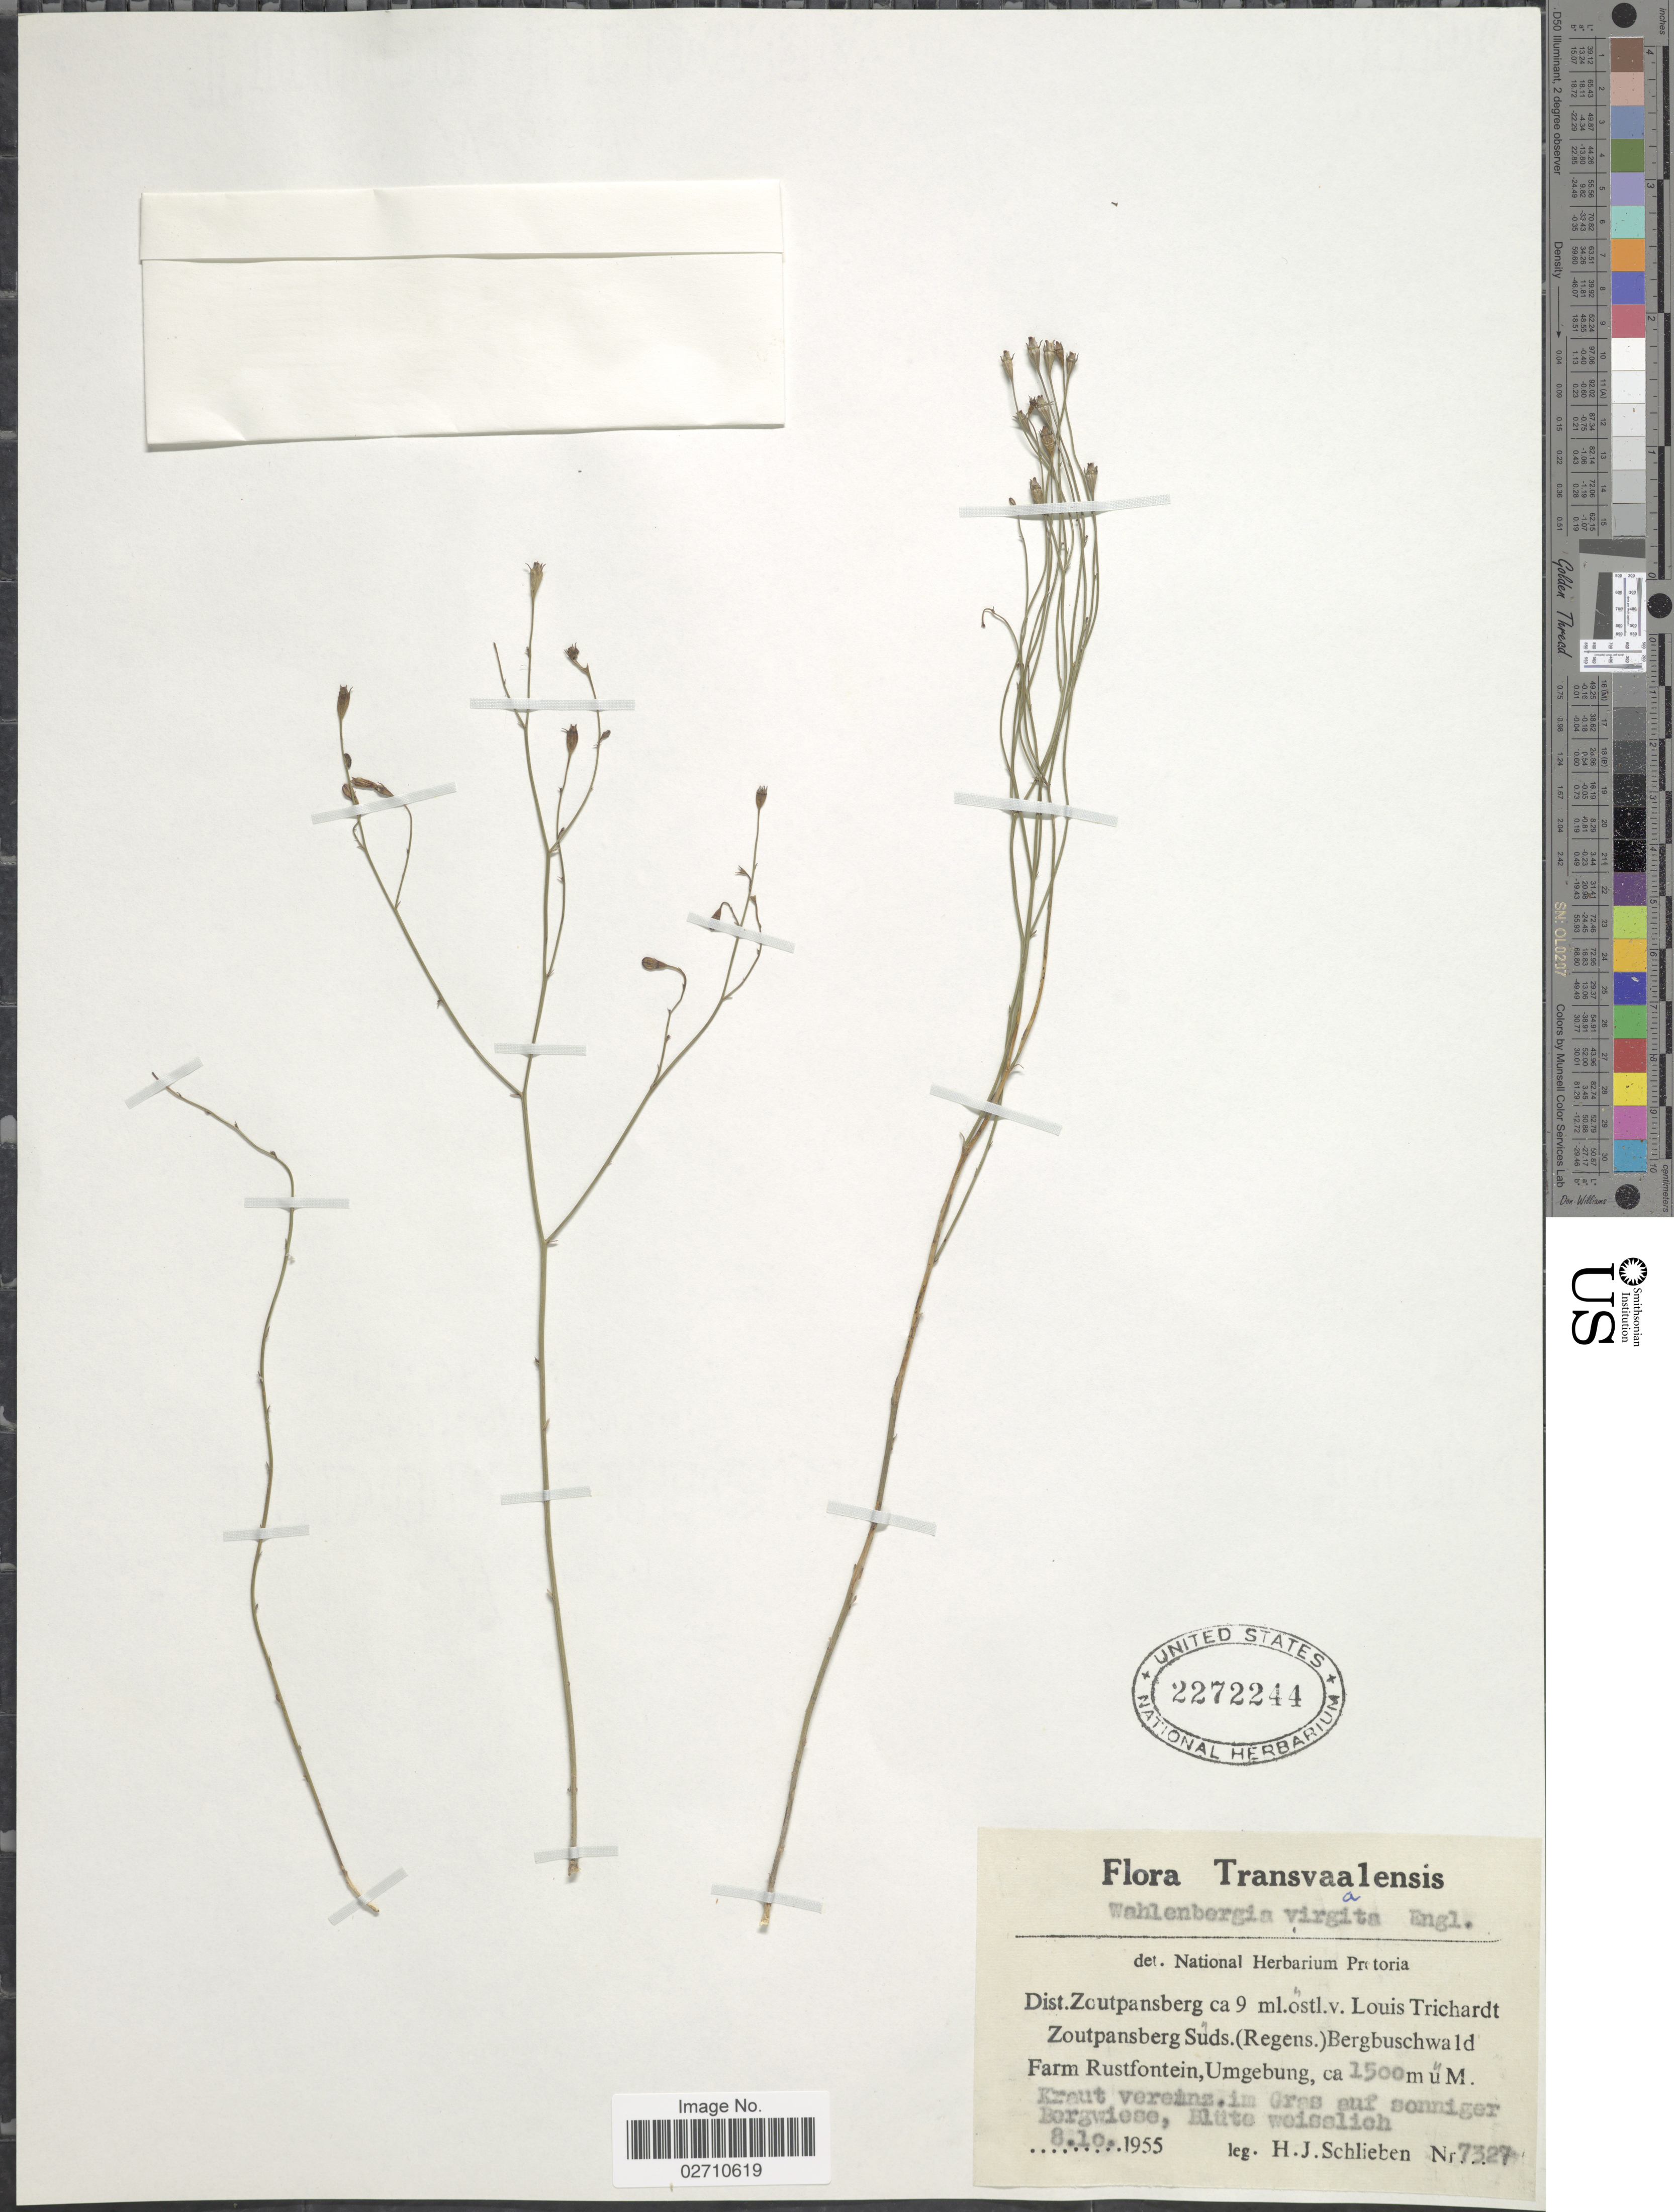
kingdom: Plantae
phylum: Tracheophyta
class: Magnoliopsida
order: Asterales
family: Campanulaceae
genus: Wahlenbergia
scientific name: Wahlenbergia virgata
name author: Engl.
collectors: H. J. Schlieben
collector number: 7327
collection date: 1955-10-08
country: South Africa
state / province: Limpopo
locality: Transvaalensis, Dist. Zoutpansberg ca 9 ml. ostl. v. Louis Trichardt, Zoutpansberg Suds. (Regens.) Bergbuschwald Farm Rustfontein, Umgebung.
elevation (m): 1500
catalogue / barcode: US 2272244